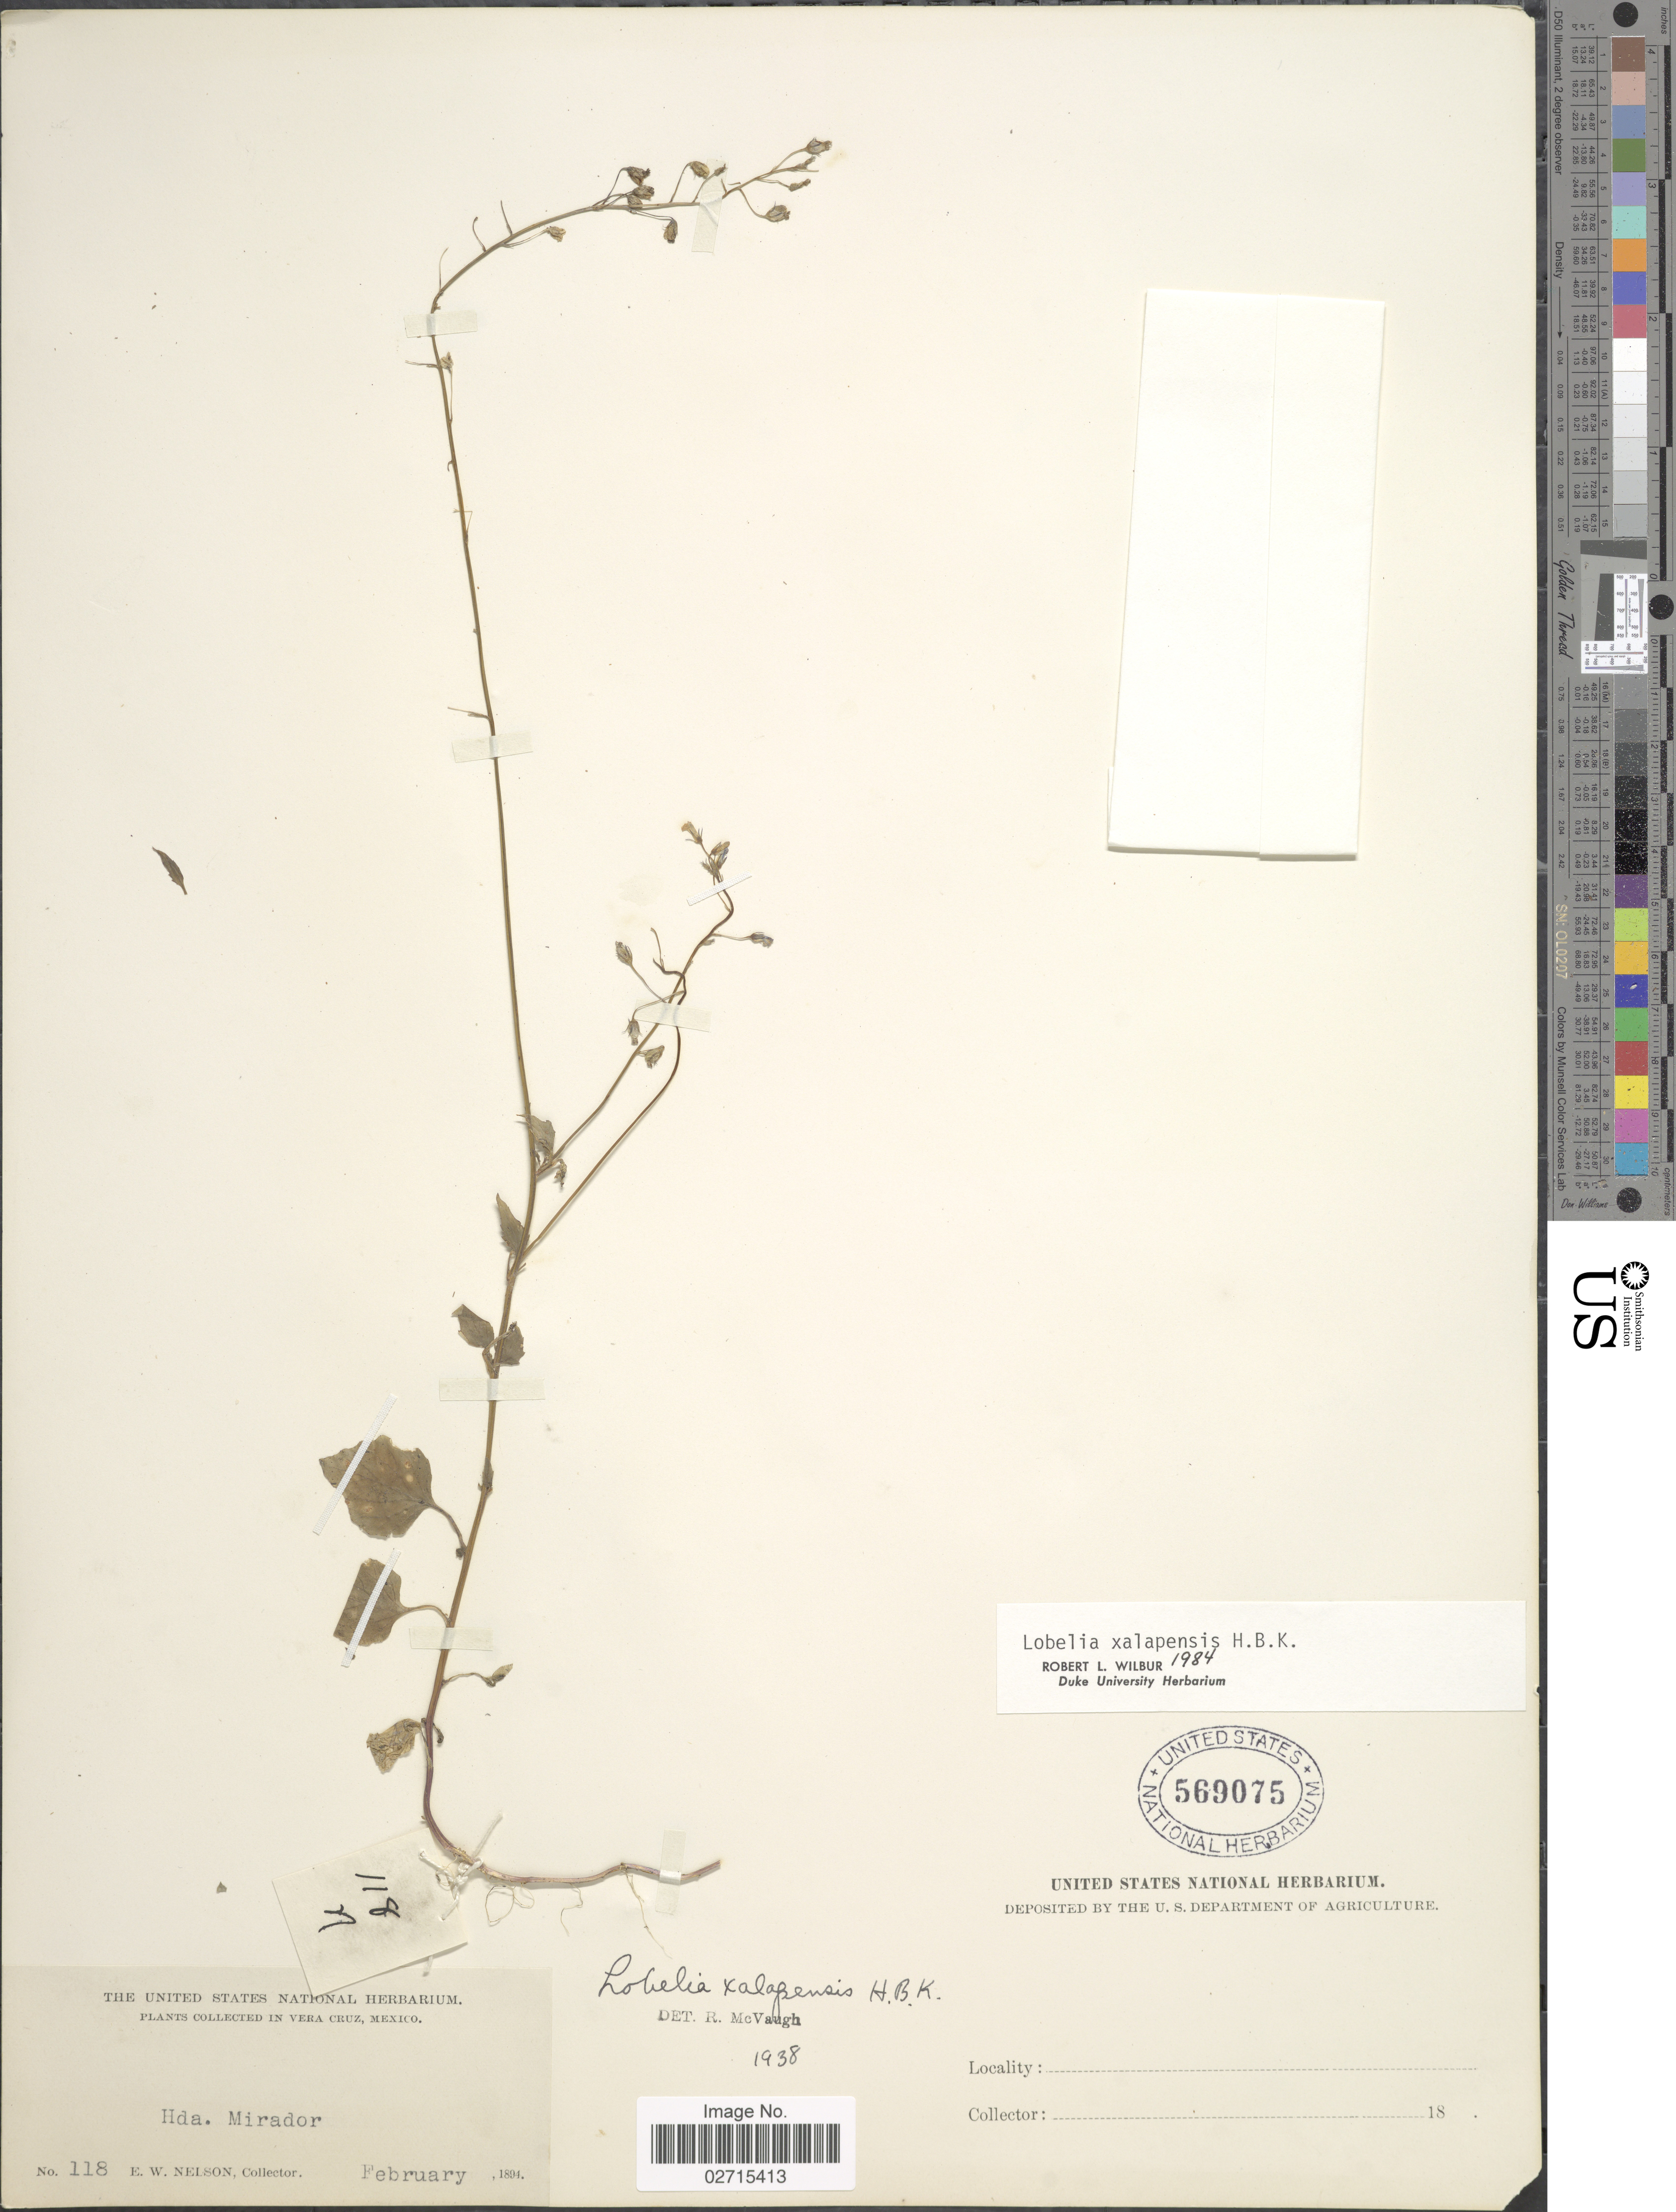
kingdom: Plantae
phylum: Tracheophyta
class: Magnoliopsida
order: Asterales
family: Campanulaceae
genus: Lobelia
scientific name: Lobelia xalapensis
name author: Kunth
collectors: E. W. Nelson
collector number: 118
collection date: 1894-02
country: Mexico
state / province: Veracruz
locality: In Vera Cruz, Hda. Mirador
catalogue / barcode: US 569075